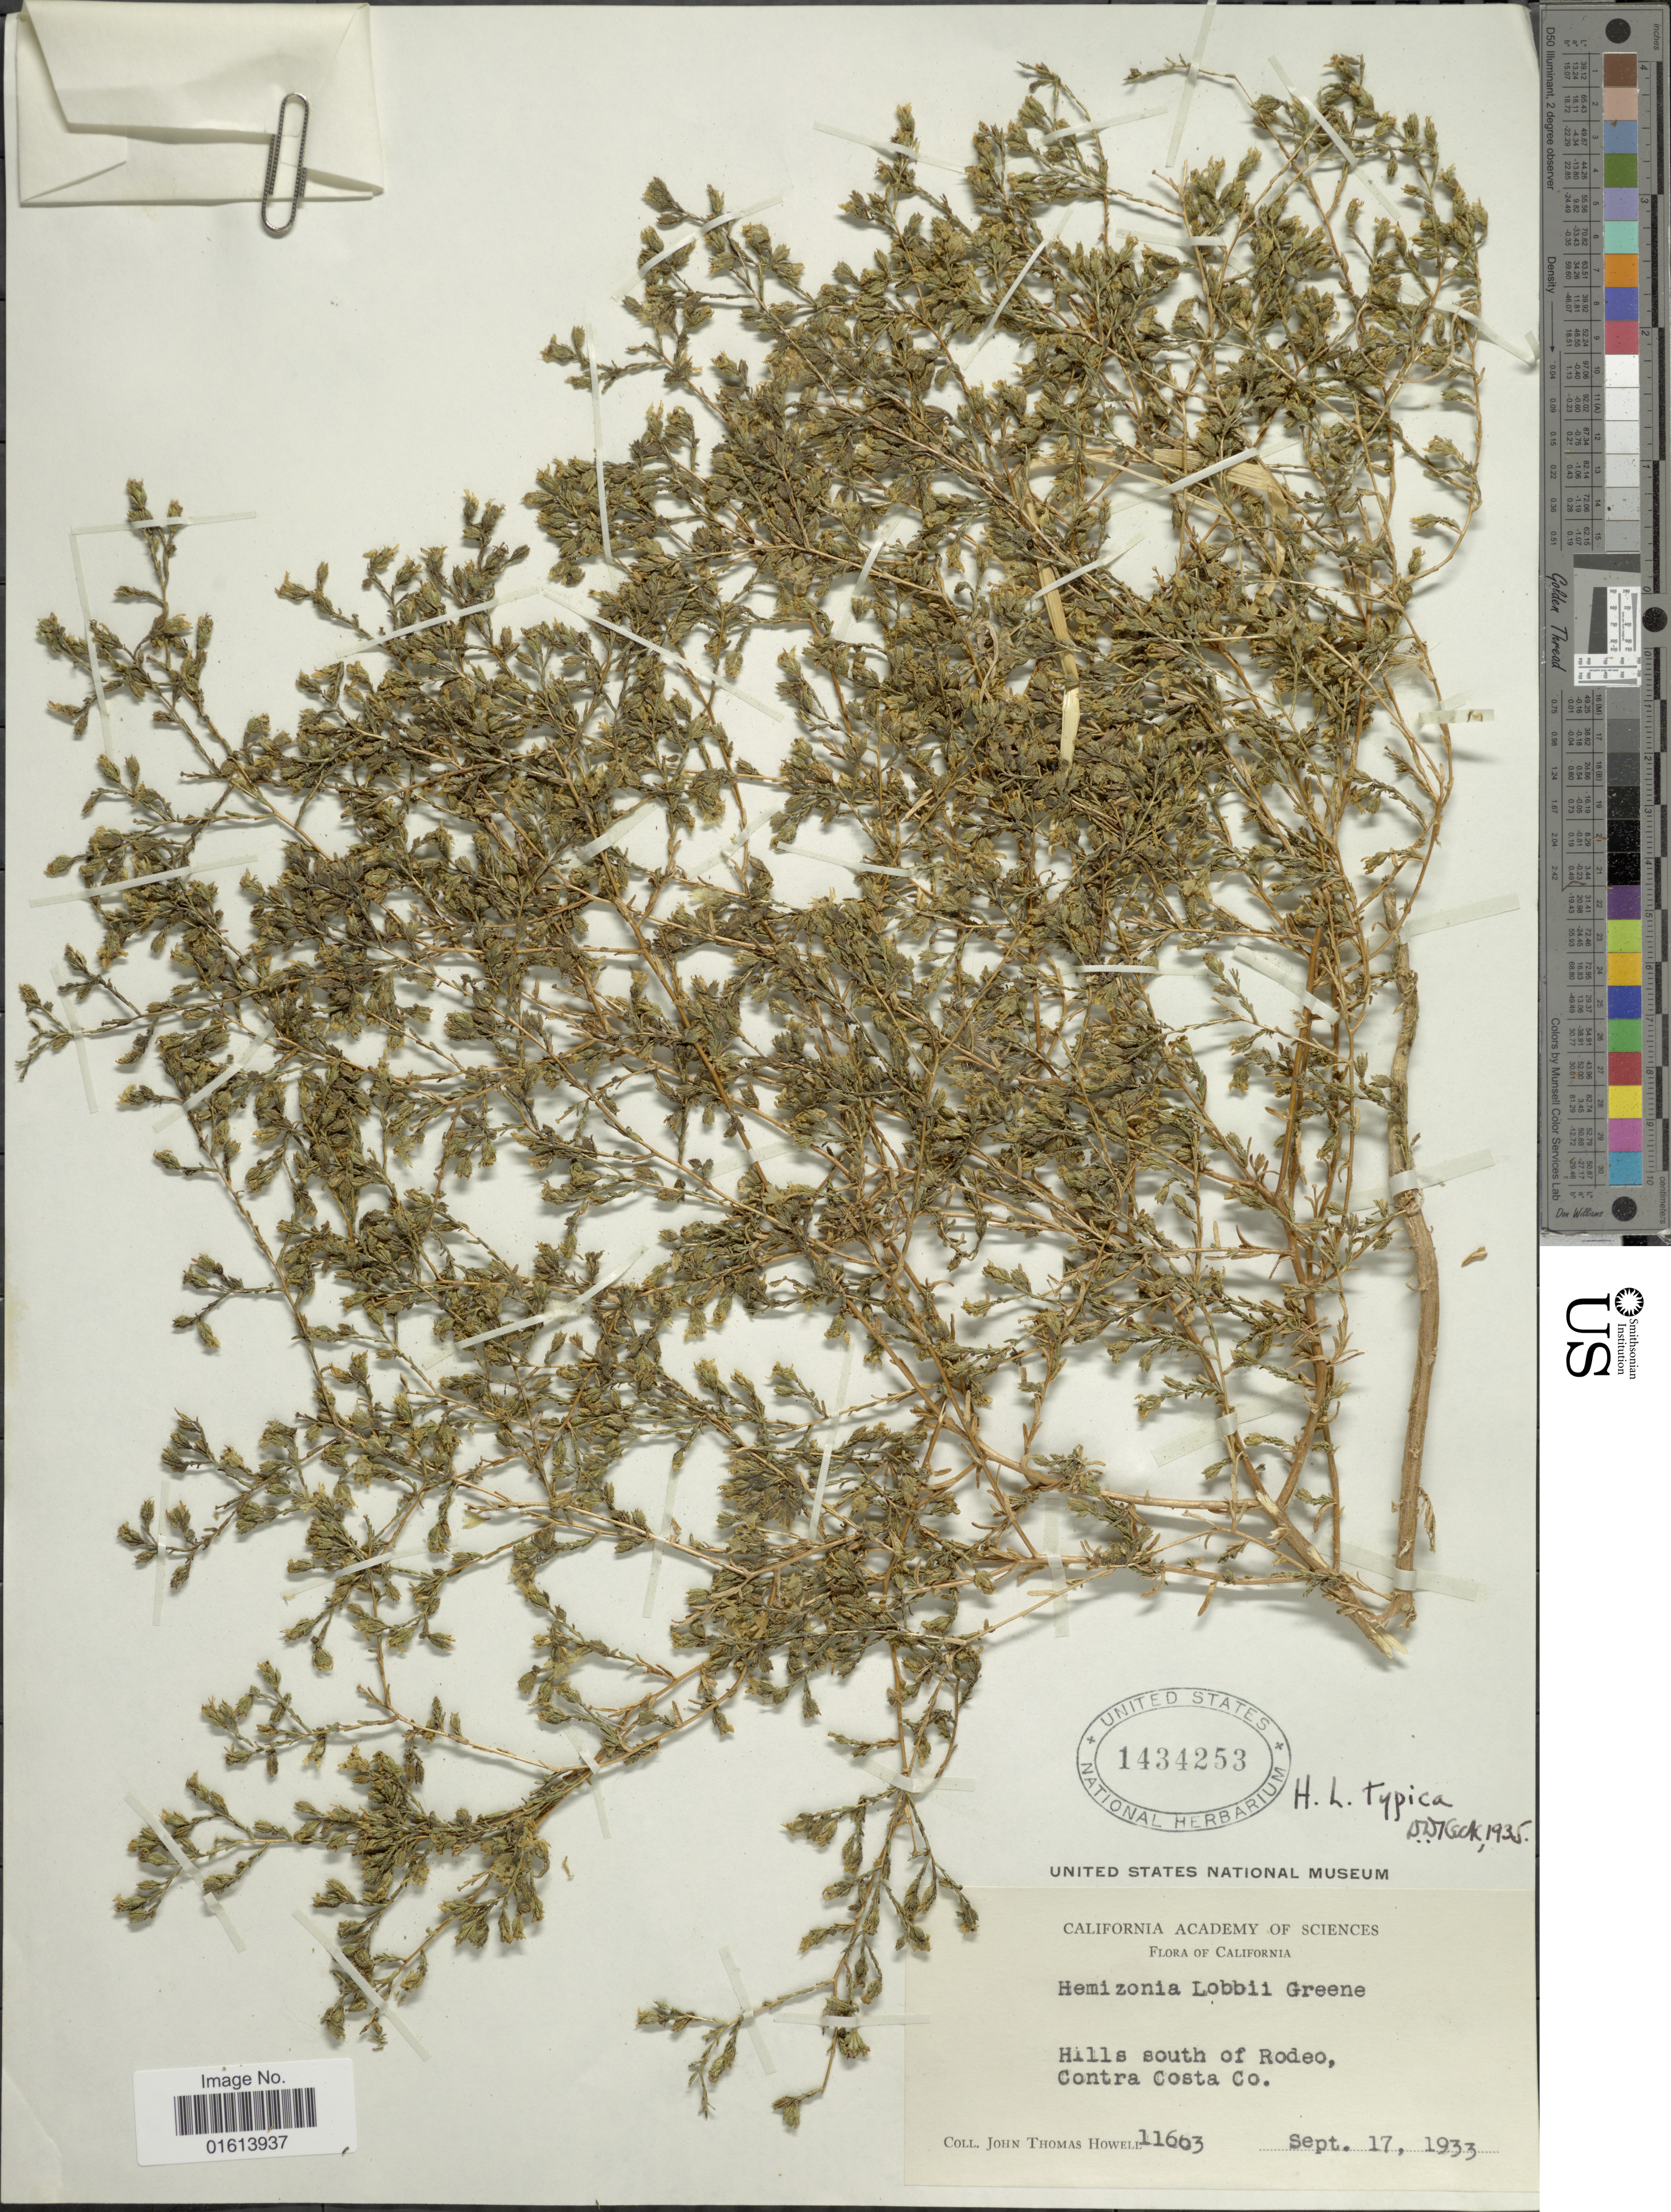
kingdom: Plantae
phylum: Tracheophyta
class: Magnoliopsida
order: Asterales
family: Asteraceae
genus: Deinandra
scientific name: Deinandra lobbii subsp. lobbii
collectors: J. T. Howell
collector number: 11663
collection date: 1933-09-17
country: United States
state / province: California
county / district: Contra Costa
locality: California. Hills south of Rodeo, Contra Costa Co.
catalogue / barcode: US 1434253